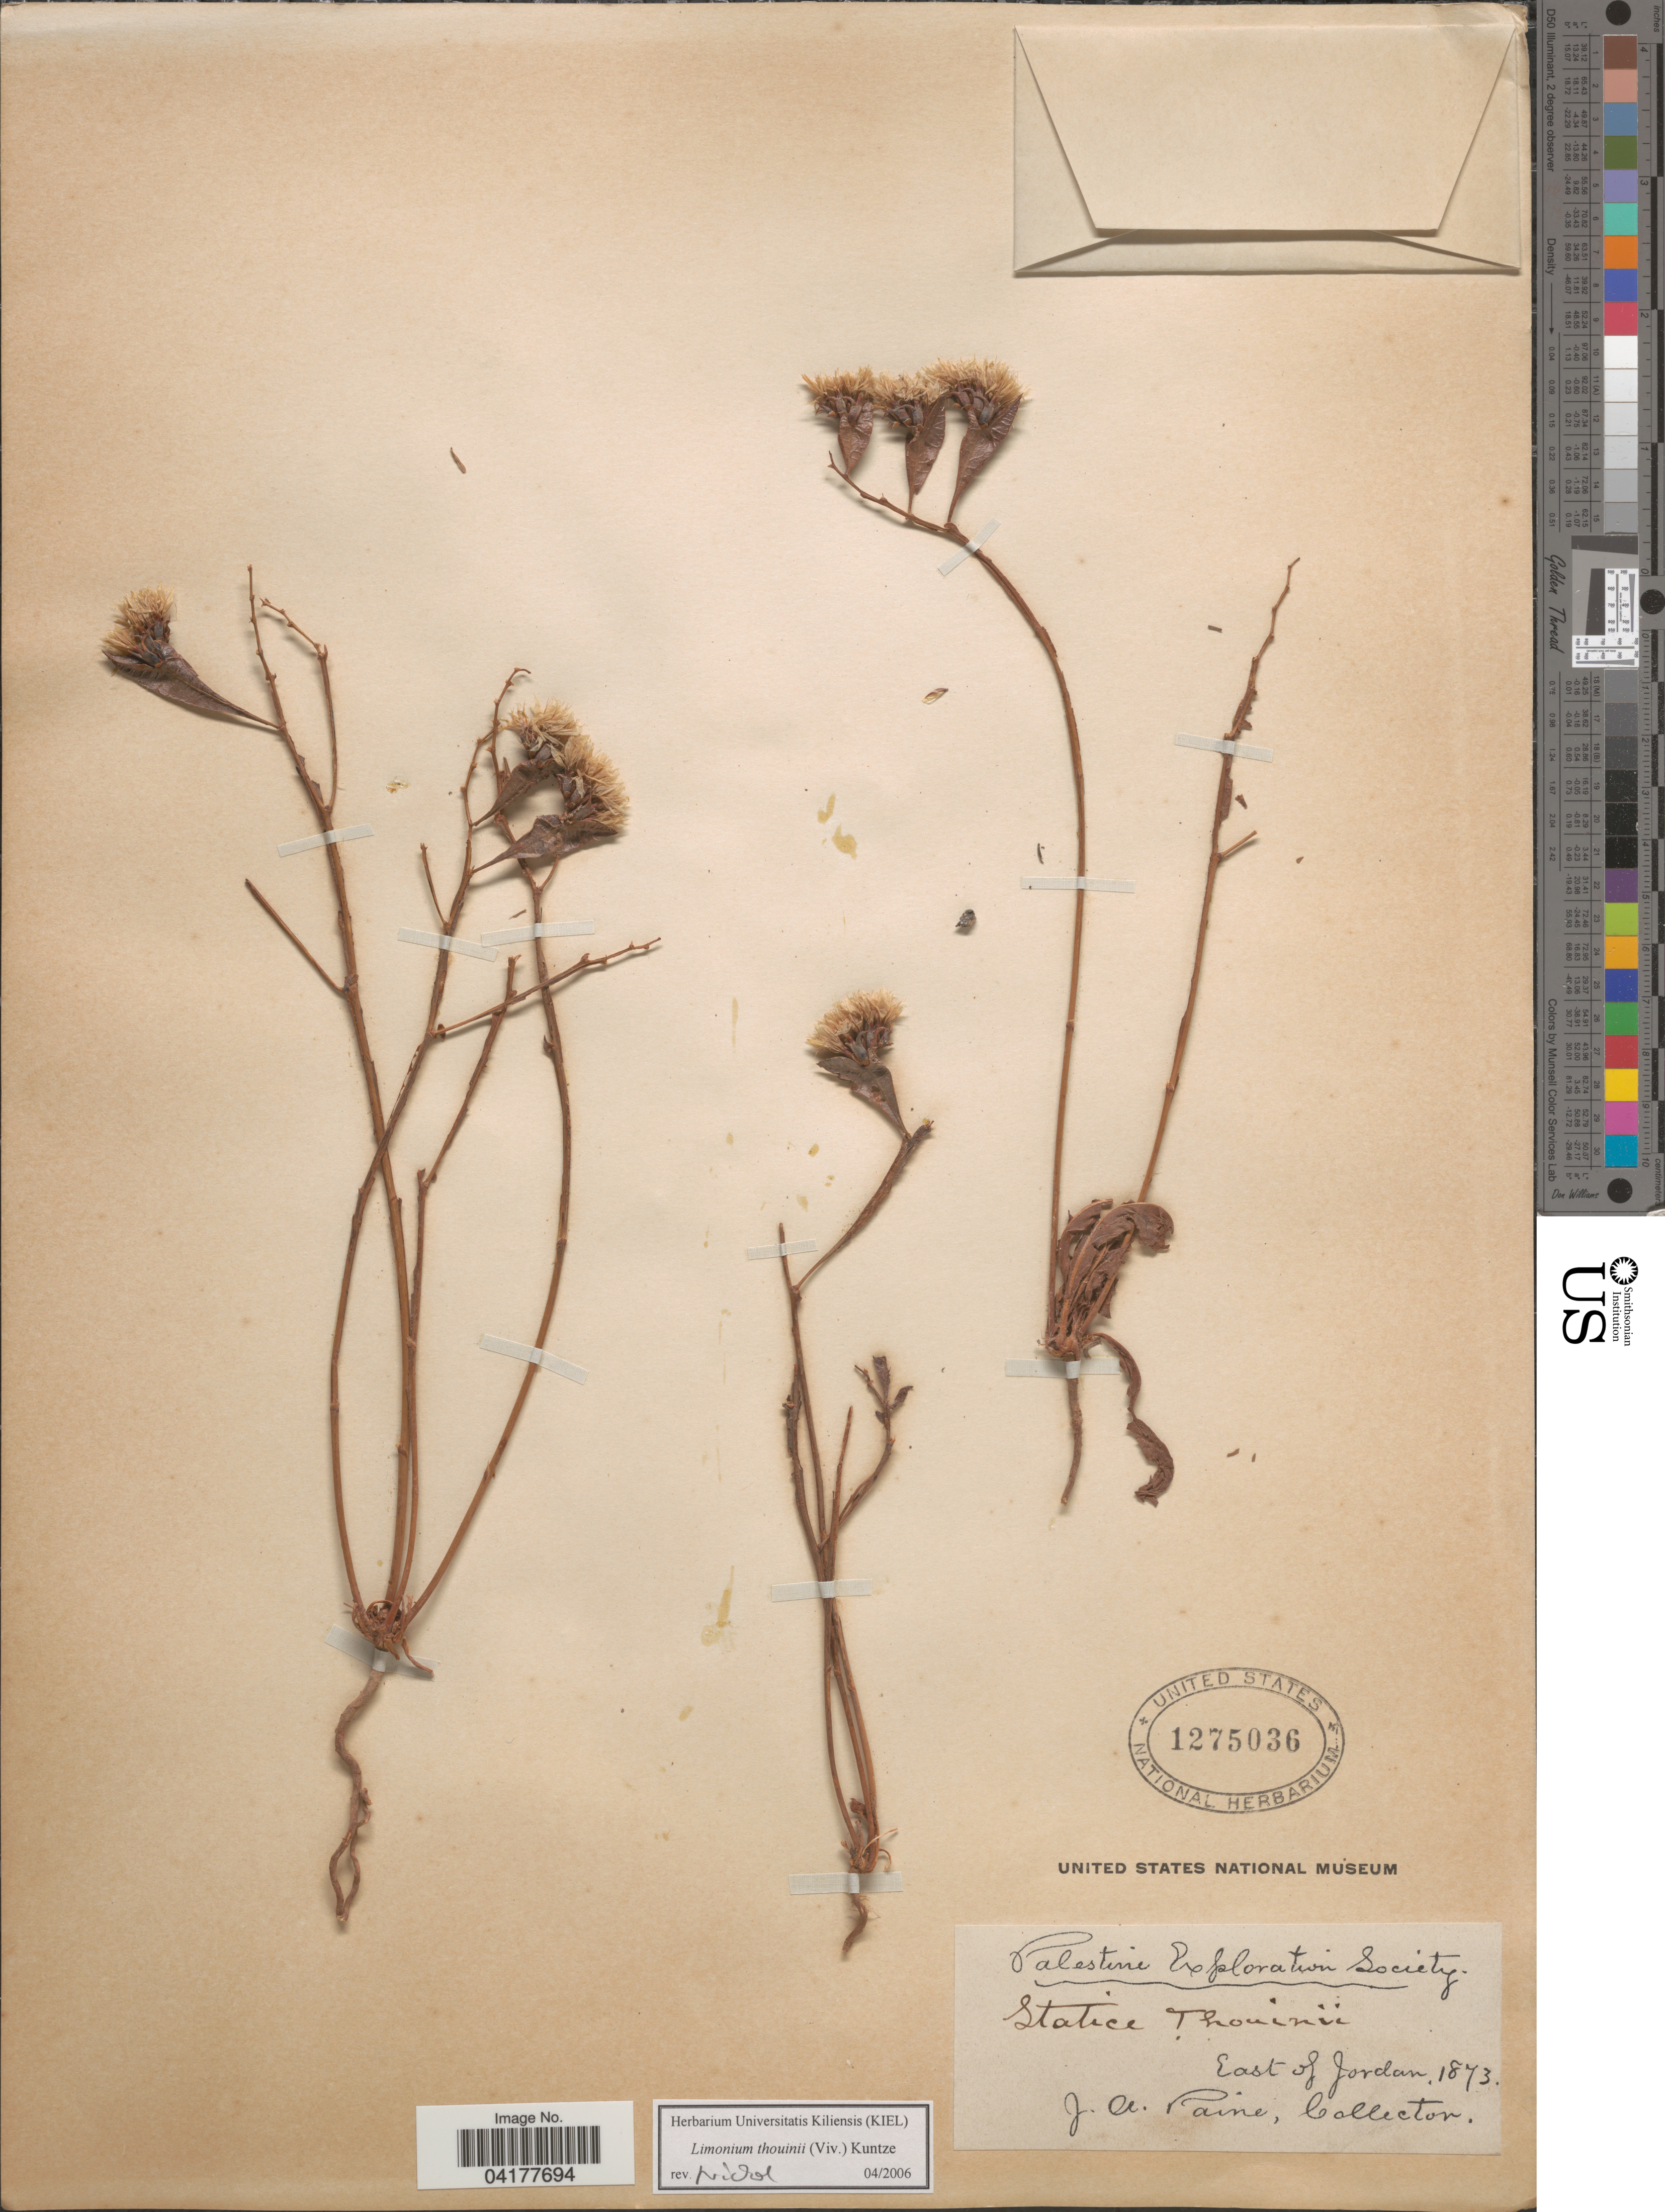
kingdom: Plantae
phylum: Tracheophyta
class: Magnoliopsida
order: Caryophyllales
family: Plumbaginaceae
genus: Limonium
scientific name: Limonium thouinii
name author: Kuntze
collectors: J. A. Paine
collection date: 1873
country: Jordan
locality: East of Jordan.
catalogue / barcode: US 1275036